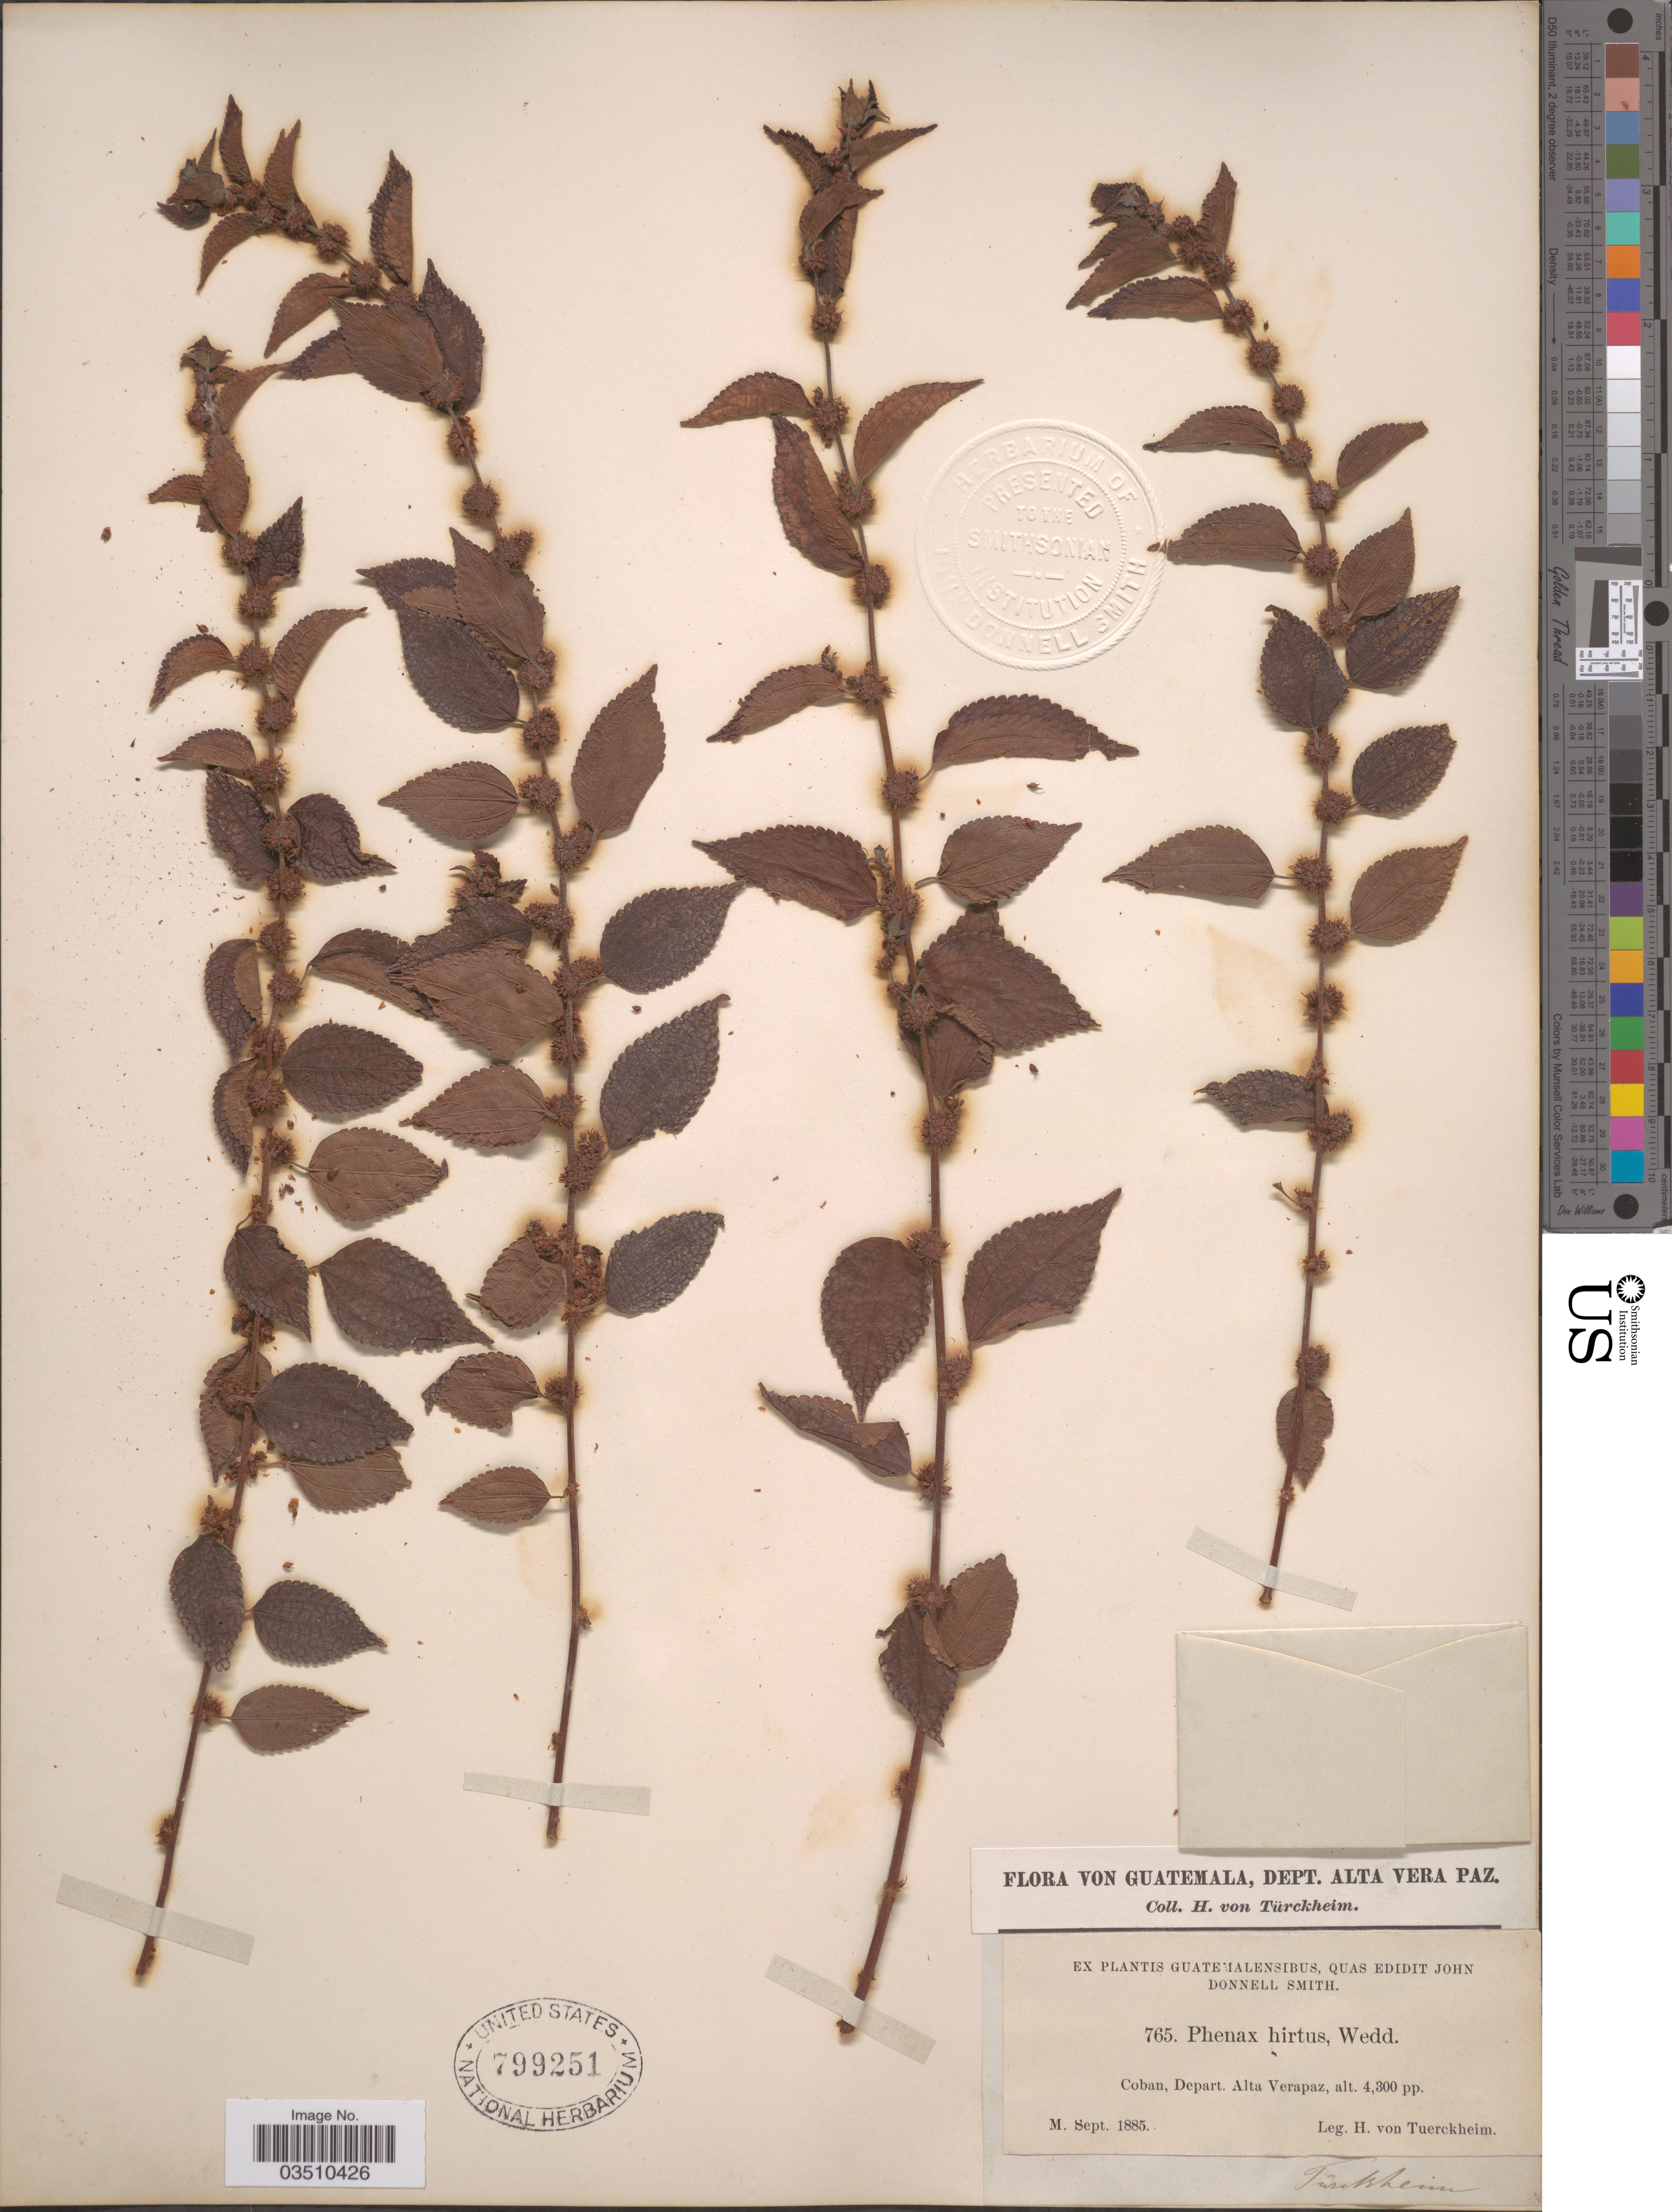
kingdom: Plantae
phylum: Tracheophyta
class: Magnoliopsida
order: Rosales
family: Urticaceae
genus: Phenax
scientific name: Phenax rugosus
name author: (Poir.) Wedd.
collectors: H. von Türckheim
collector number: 765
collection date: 1885-09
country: Guatemala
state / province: Alta Verapaz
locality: Coban, Depart. Alta Verapaz.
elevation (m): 1311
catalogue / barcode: US 799251